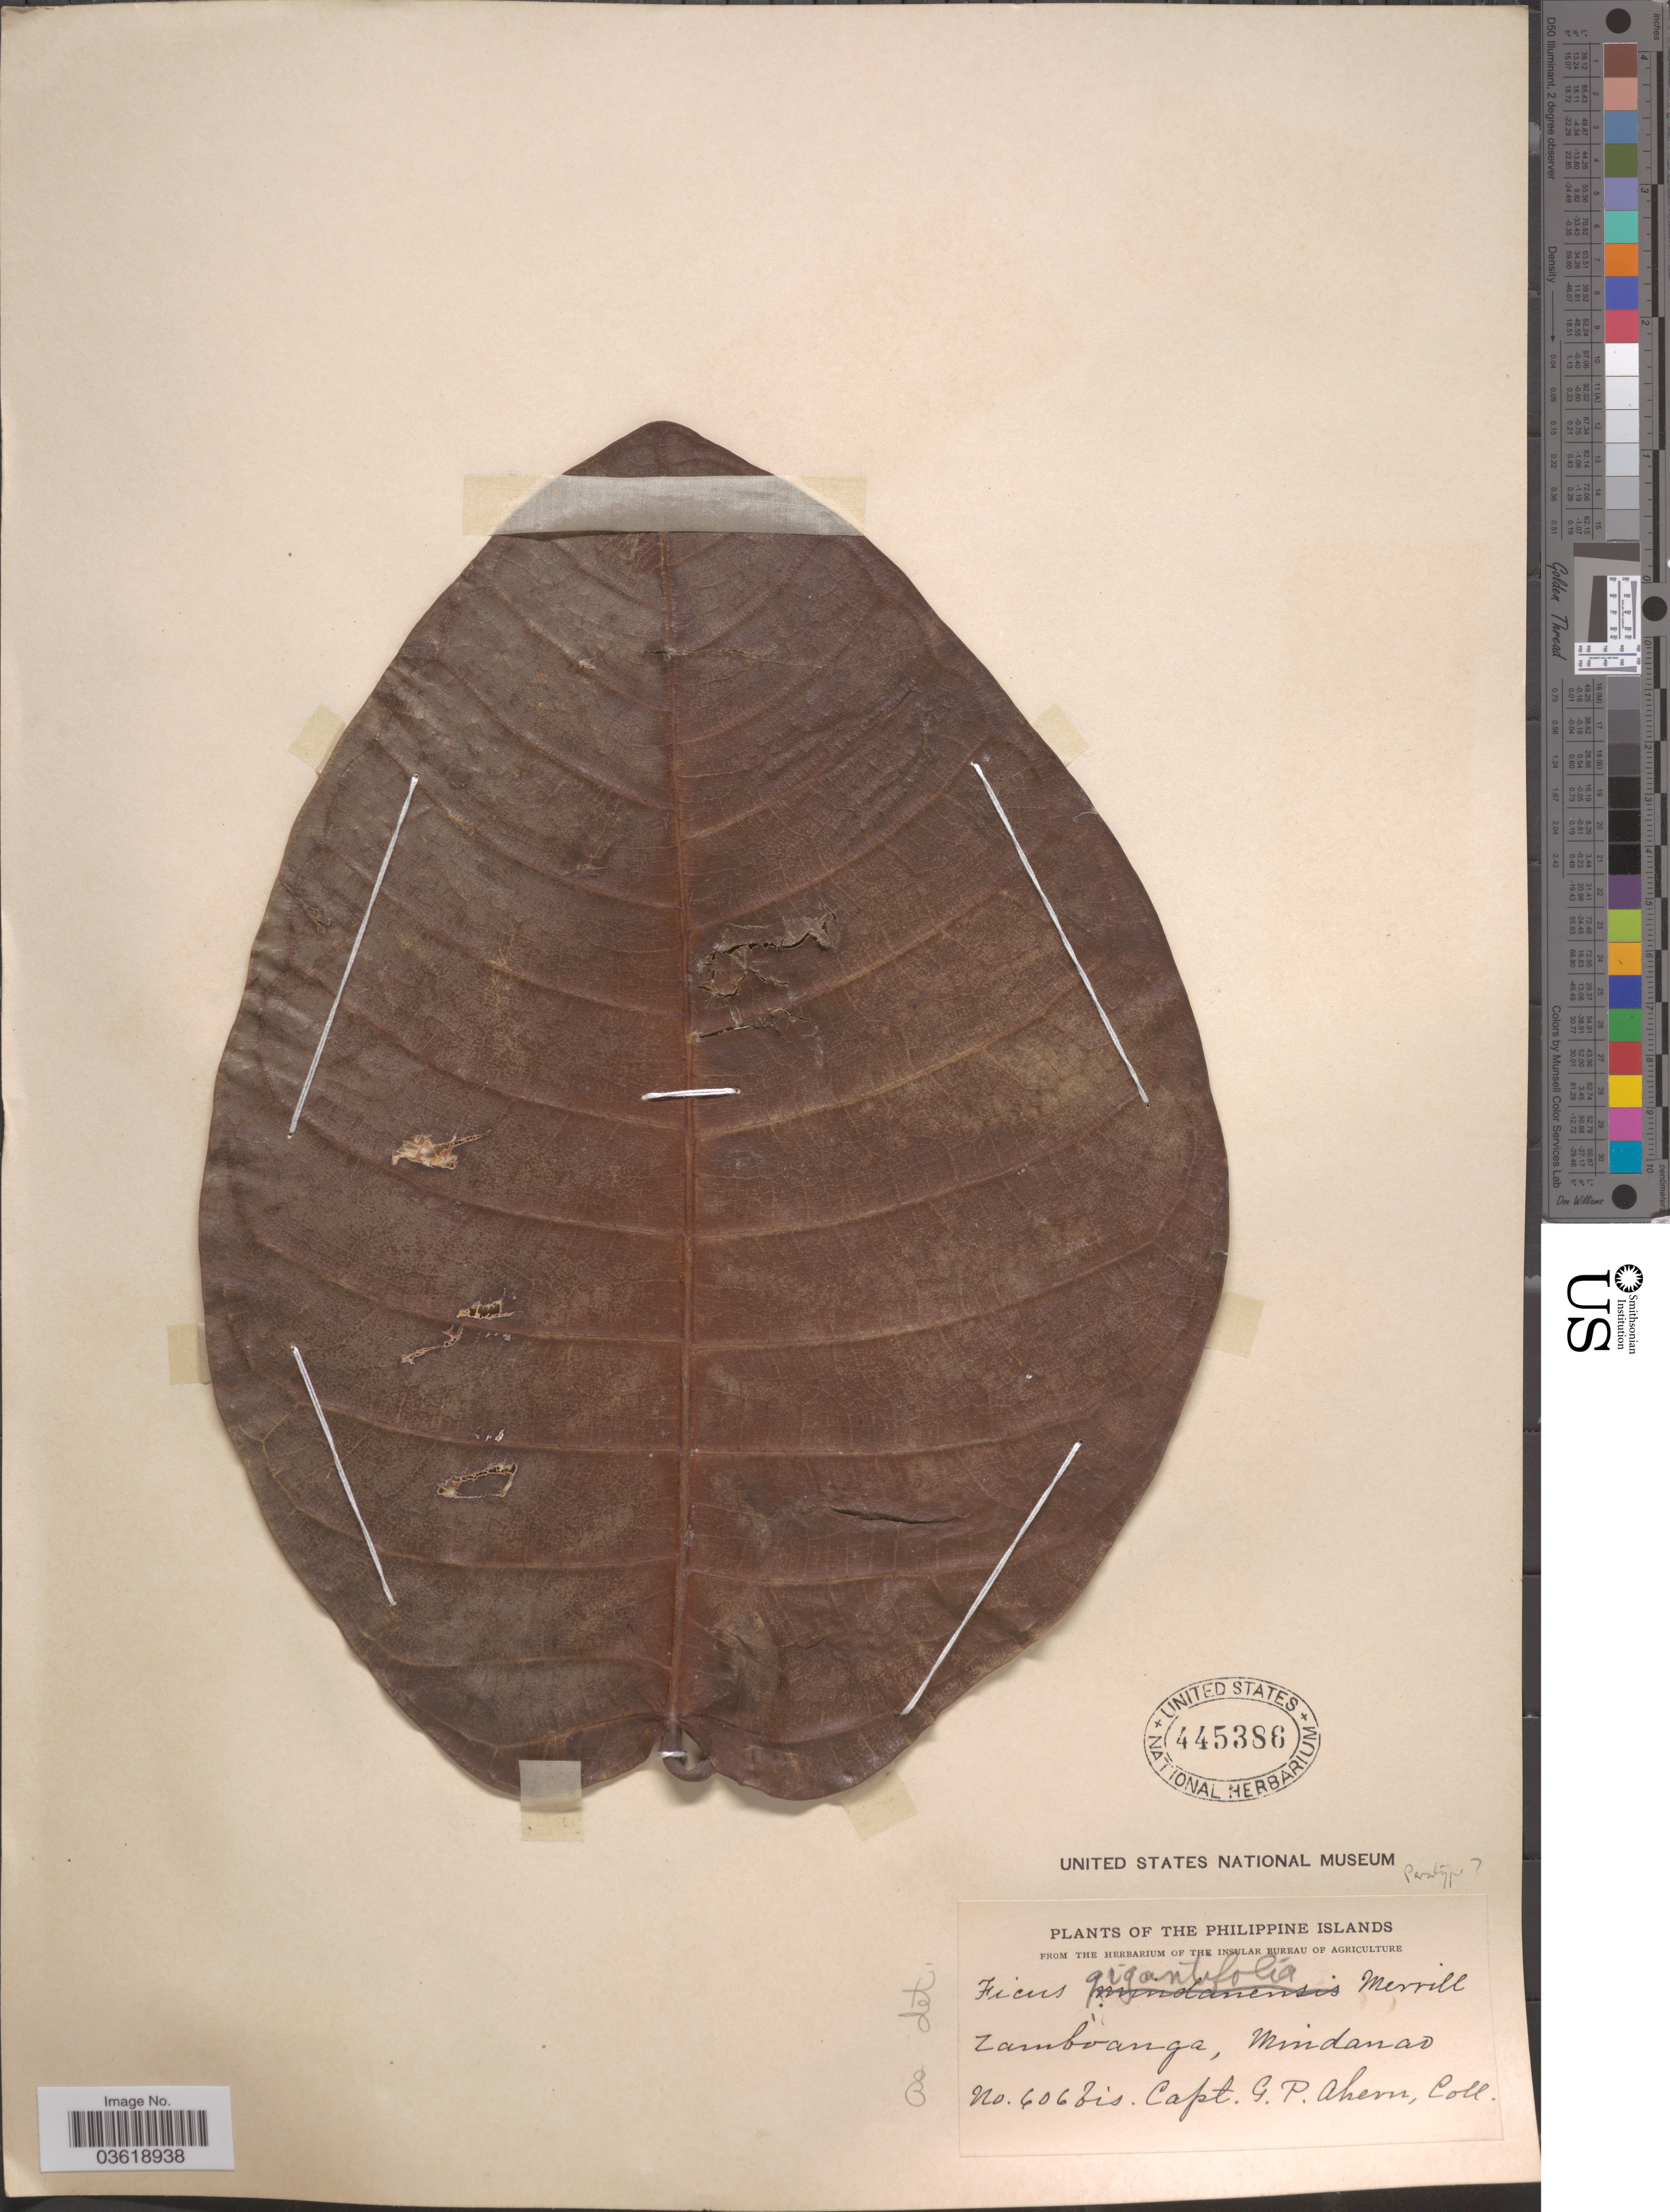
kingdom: Plantae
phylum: Tracheophyta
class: Magnoliopsida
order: Rosales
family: Moraceae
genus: Ficus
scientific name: Ficus gigantifolia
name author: Merr.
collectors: G. Ahern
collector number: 606bis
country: Philippines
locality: Zamboanga, Mindanao.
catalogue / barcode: US 445386